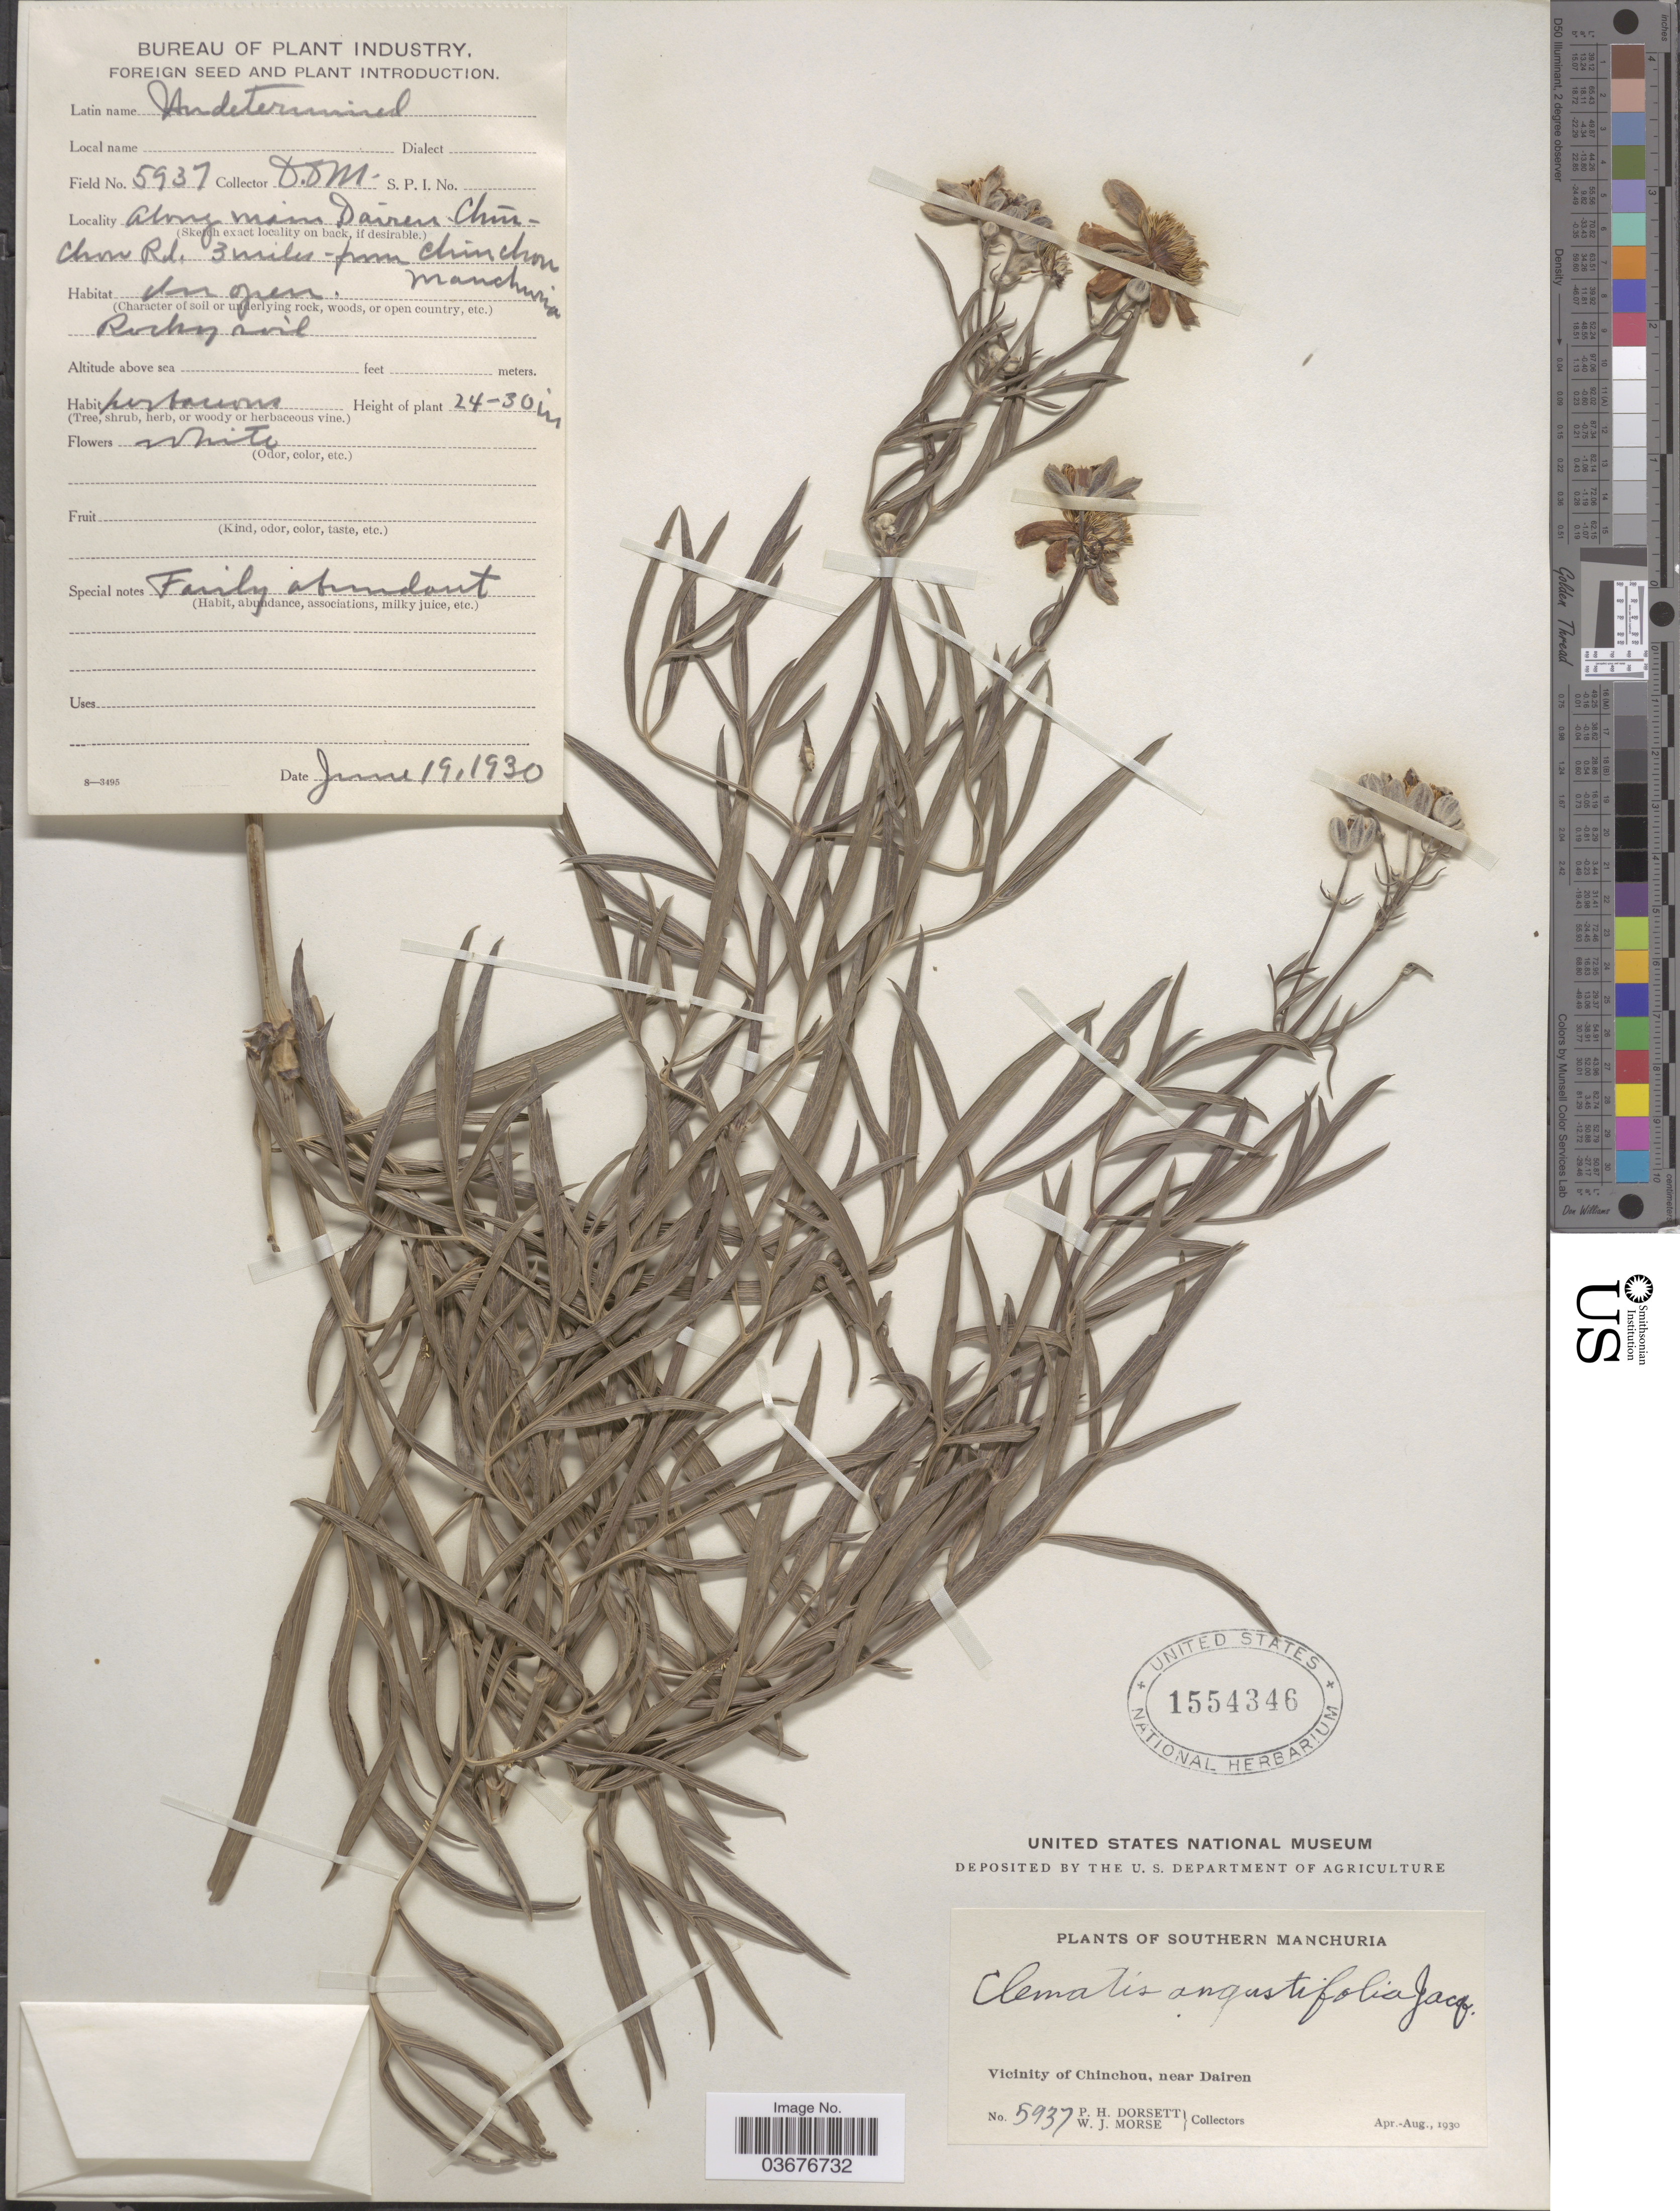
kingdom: Plantae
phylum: Tracheophyta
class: Magnoliopsida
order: Ranunculales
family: Ranunculaceae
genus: Clematis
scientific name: Clematis angustifolia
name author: Jacq.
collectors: P. H. Dorsett & W. J. Morse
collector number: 5937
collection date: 1930-06-19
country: China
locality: Southern Manchuria. Vicinity of Chinchou, near Dairen. Along main Dairen Chinchou Rd. 3 miles from Chinchou Manchuria.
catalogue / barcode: US 1554346